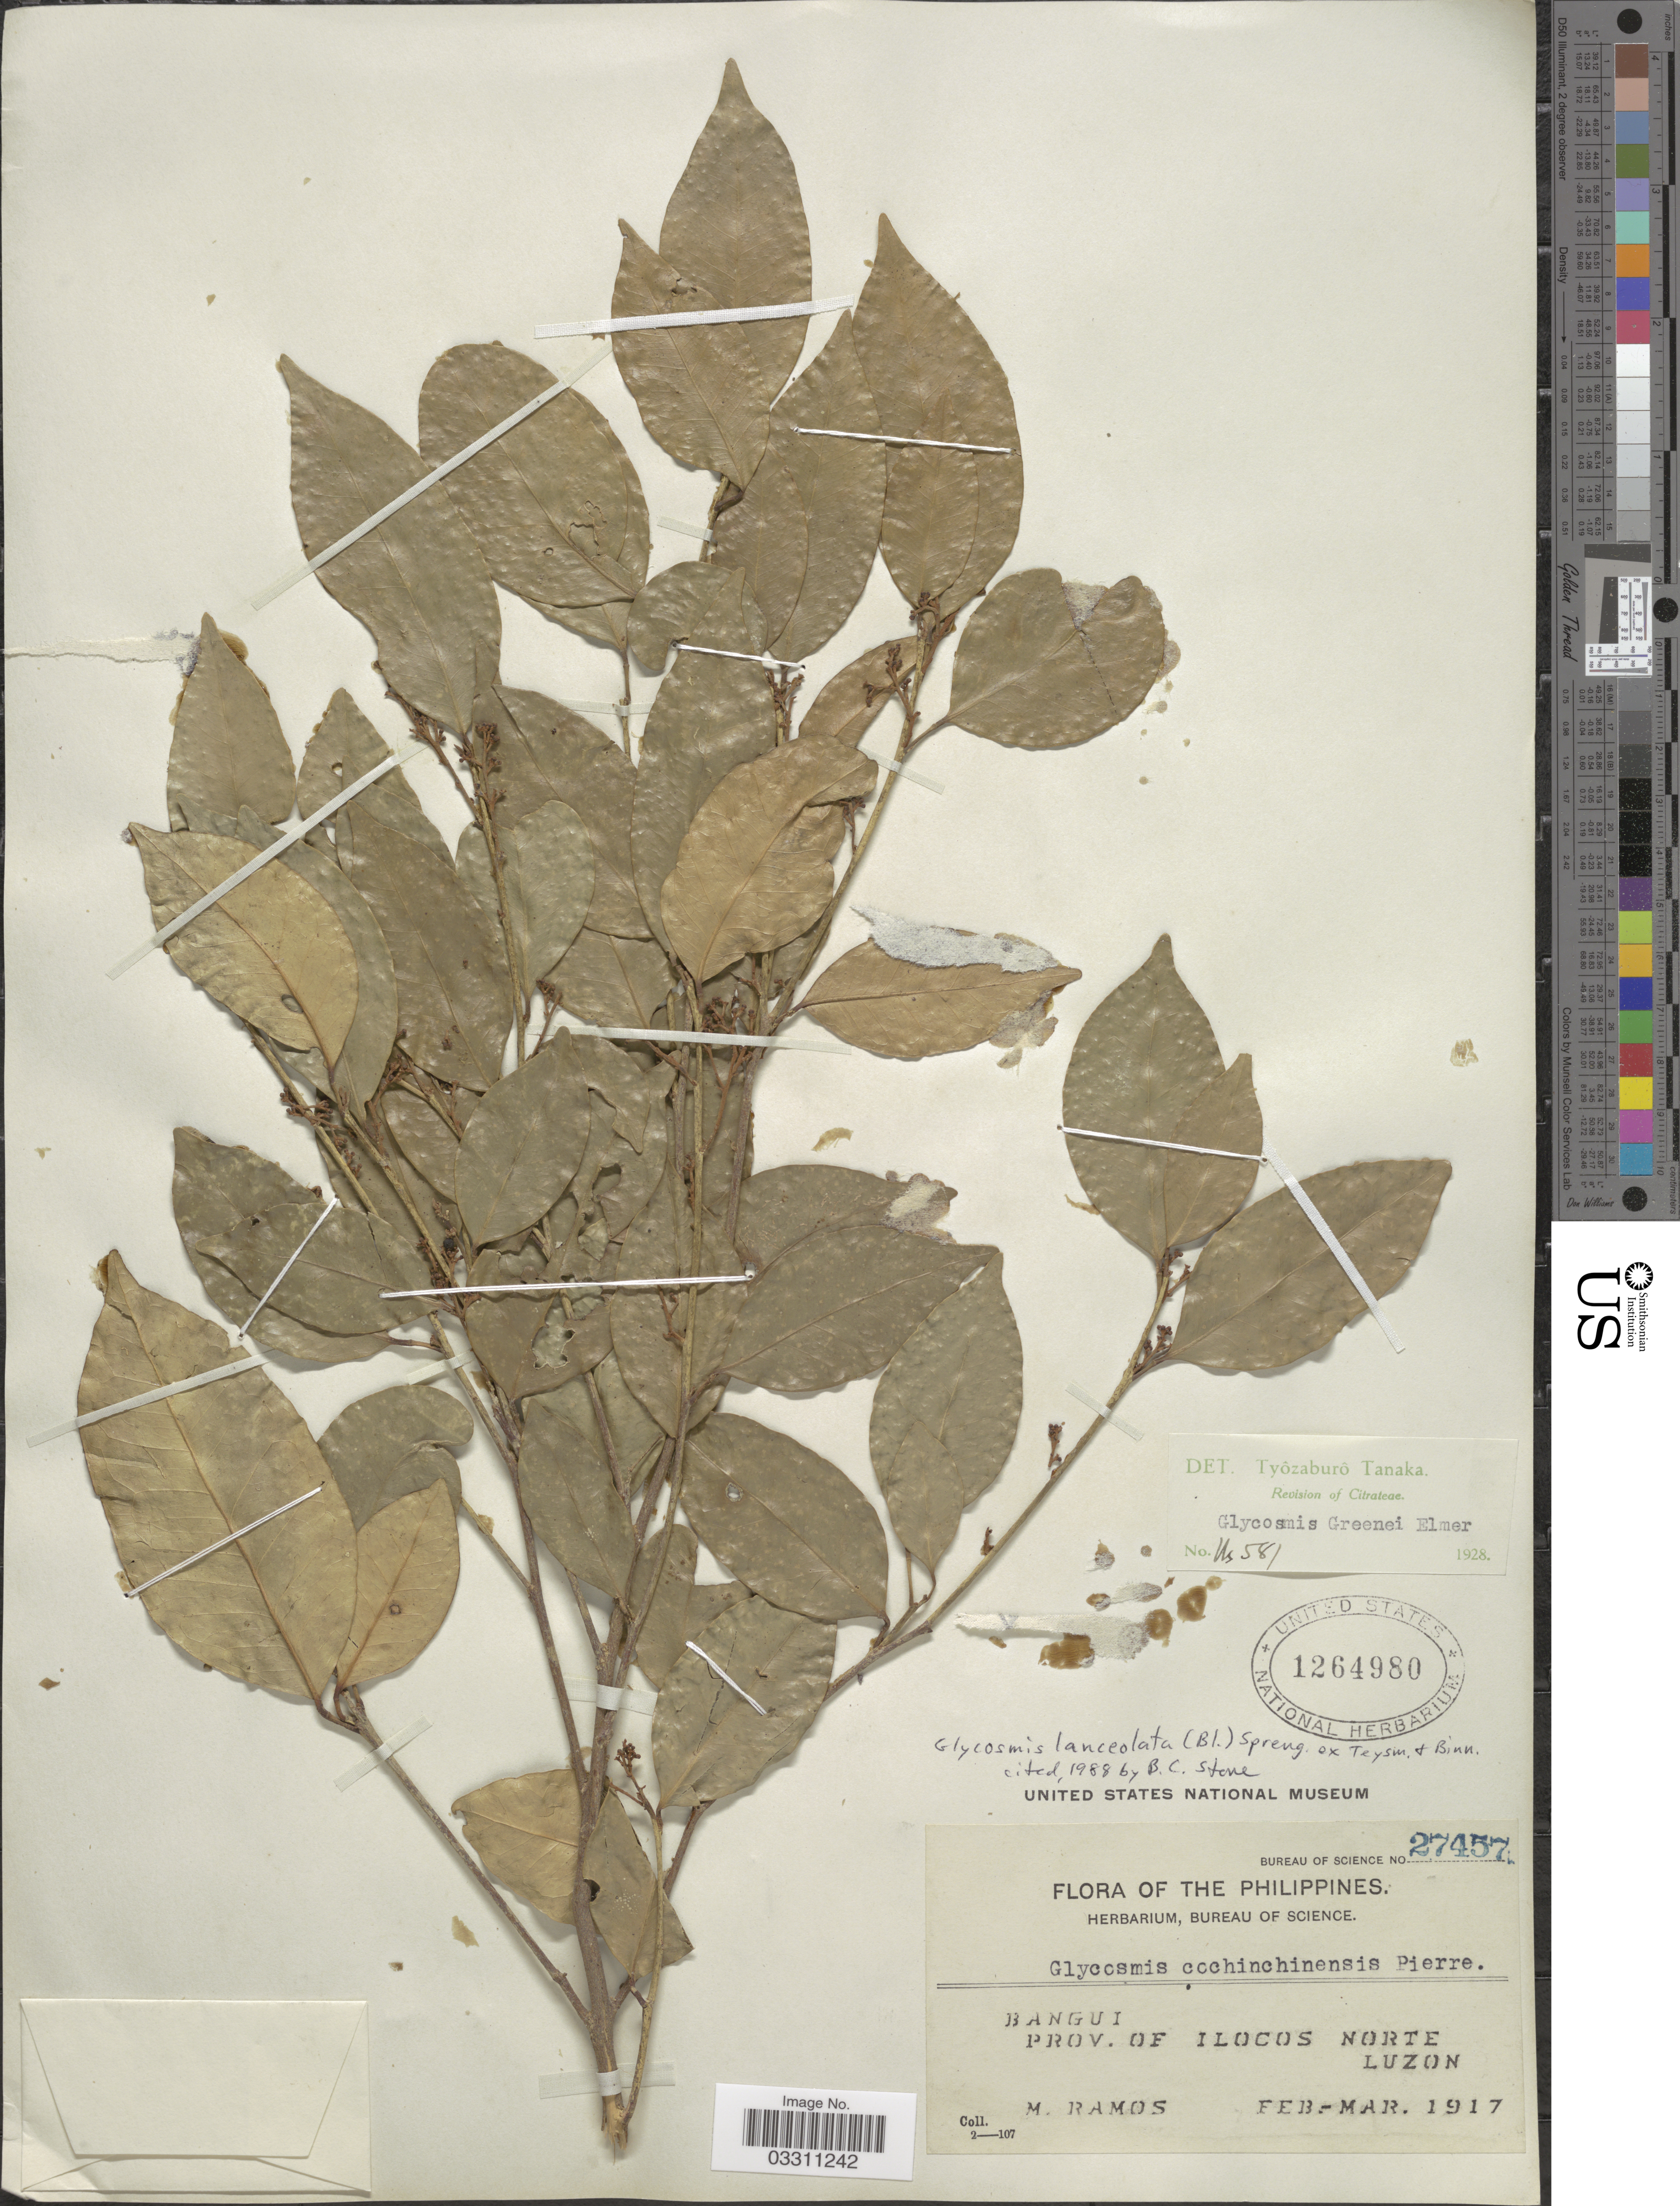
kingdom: Plantae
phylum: Tracheophyta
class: Magnoliopsida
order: Sapindales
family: Rutaceae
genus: Glycosmis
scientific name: Glycosmis lanceolata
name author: (Blume) Spreng. ex Teysm. & Binn.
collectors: M. Ramos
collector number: Bureau of Science 27457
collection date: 1917-02/1917-03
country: Philippines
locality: Bangui. Prov. of Ilocos Norte Luzon.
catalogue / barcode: US 1264980